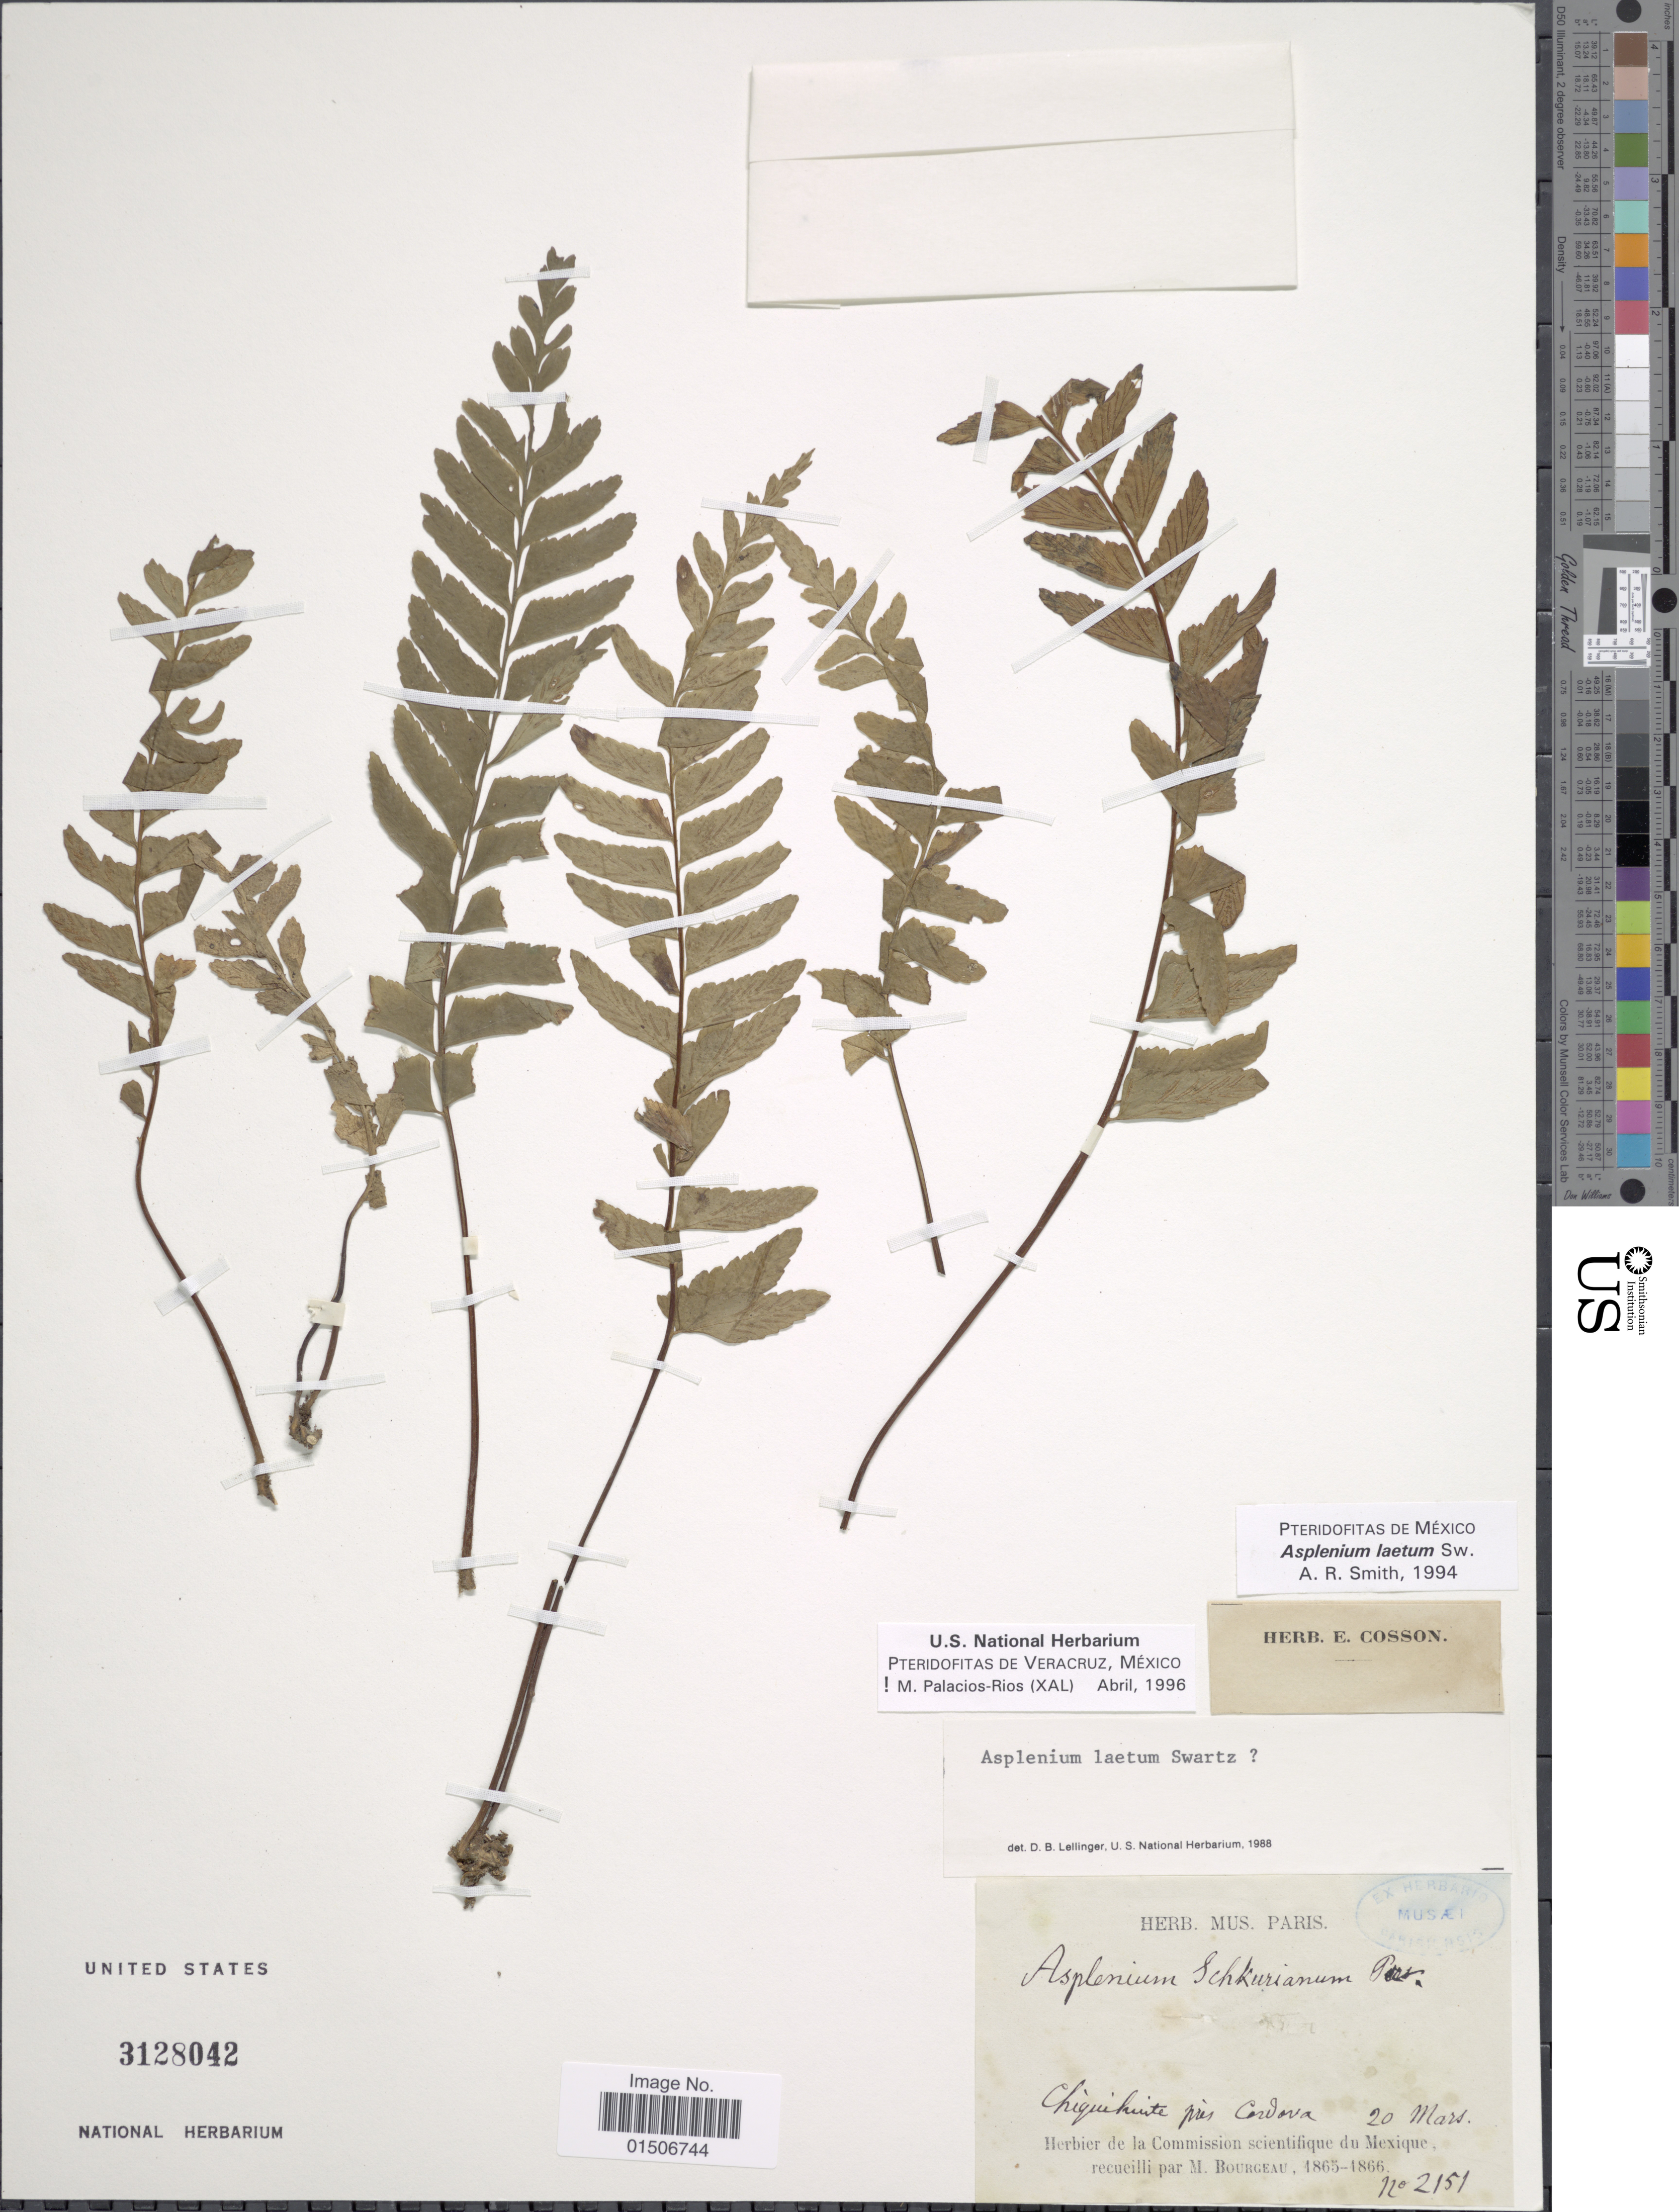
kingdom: Plantae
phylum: Tracheophyta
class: Polypodiopsida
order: Polypodiales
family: Aspleniaceae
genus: Asplenium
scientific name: Asplenium laetum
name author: Sw.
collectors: M. Bourgeau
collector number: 2151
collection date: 1865-03-20/1866-03-20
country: Mexico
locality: Chiquihuite près Cordova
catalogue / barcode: US 3128042